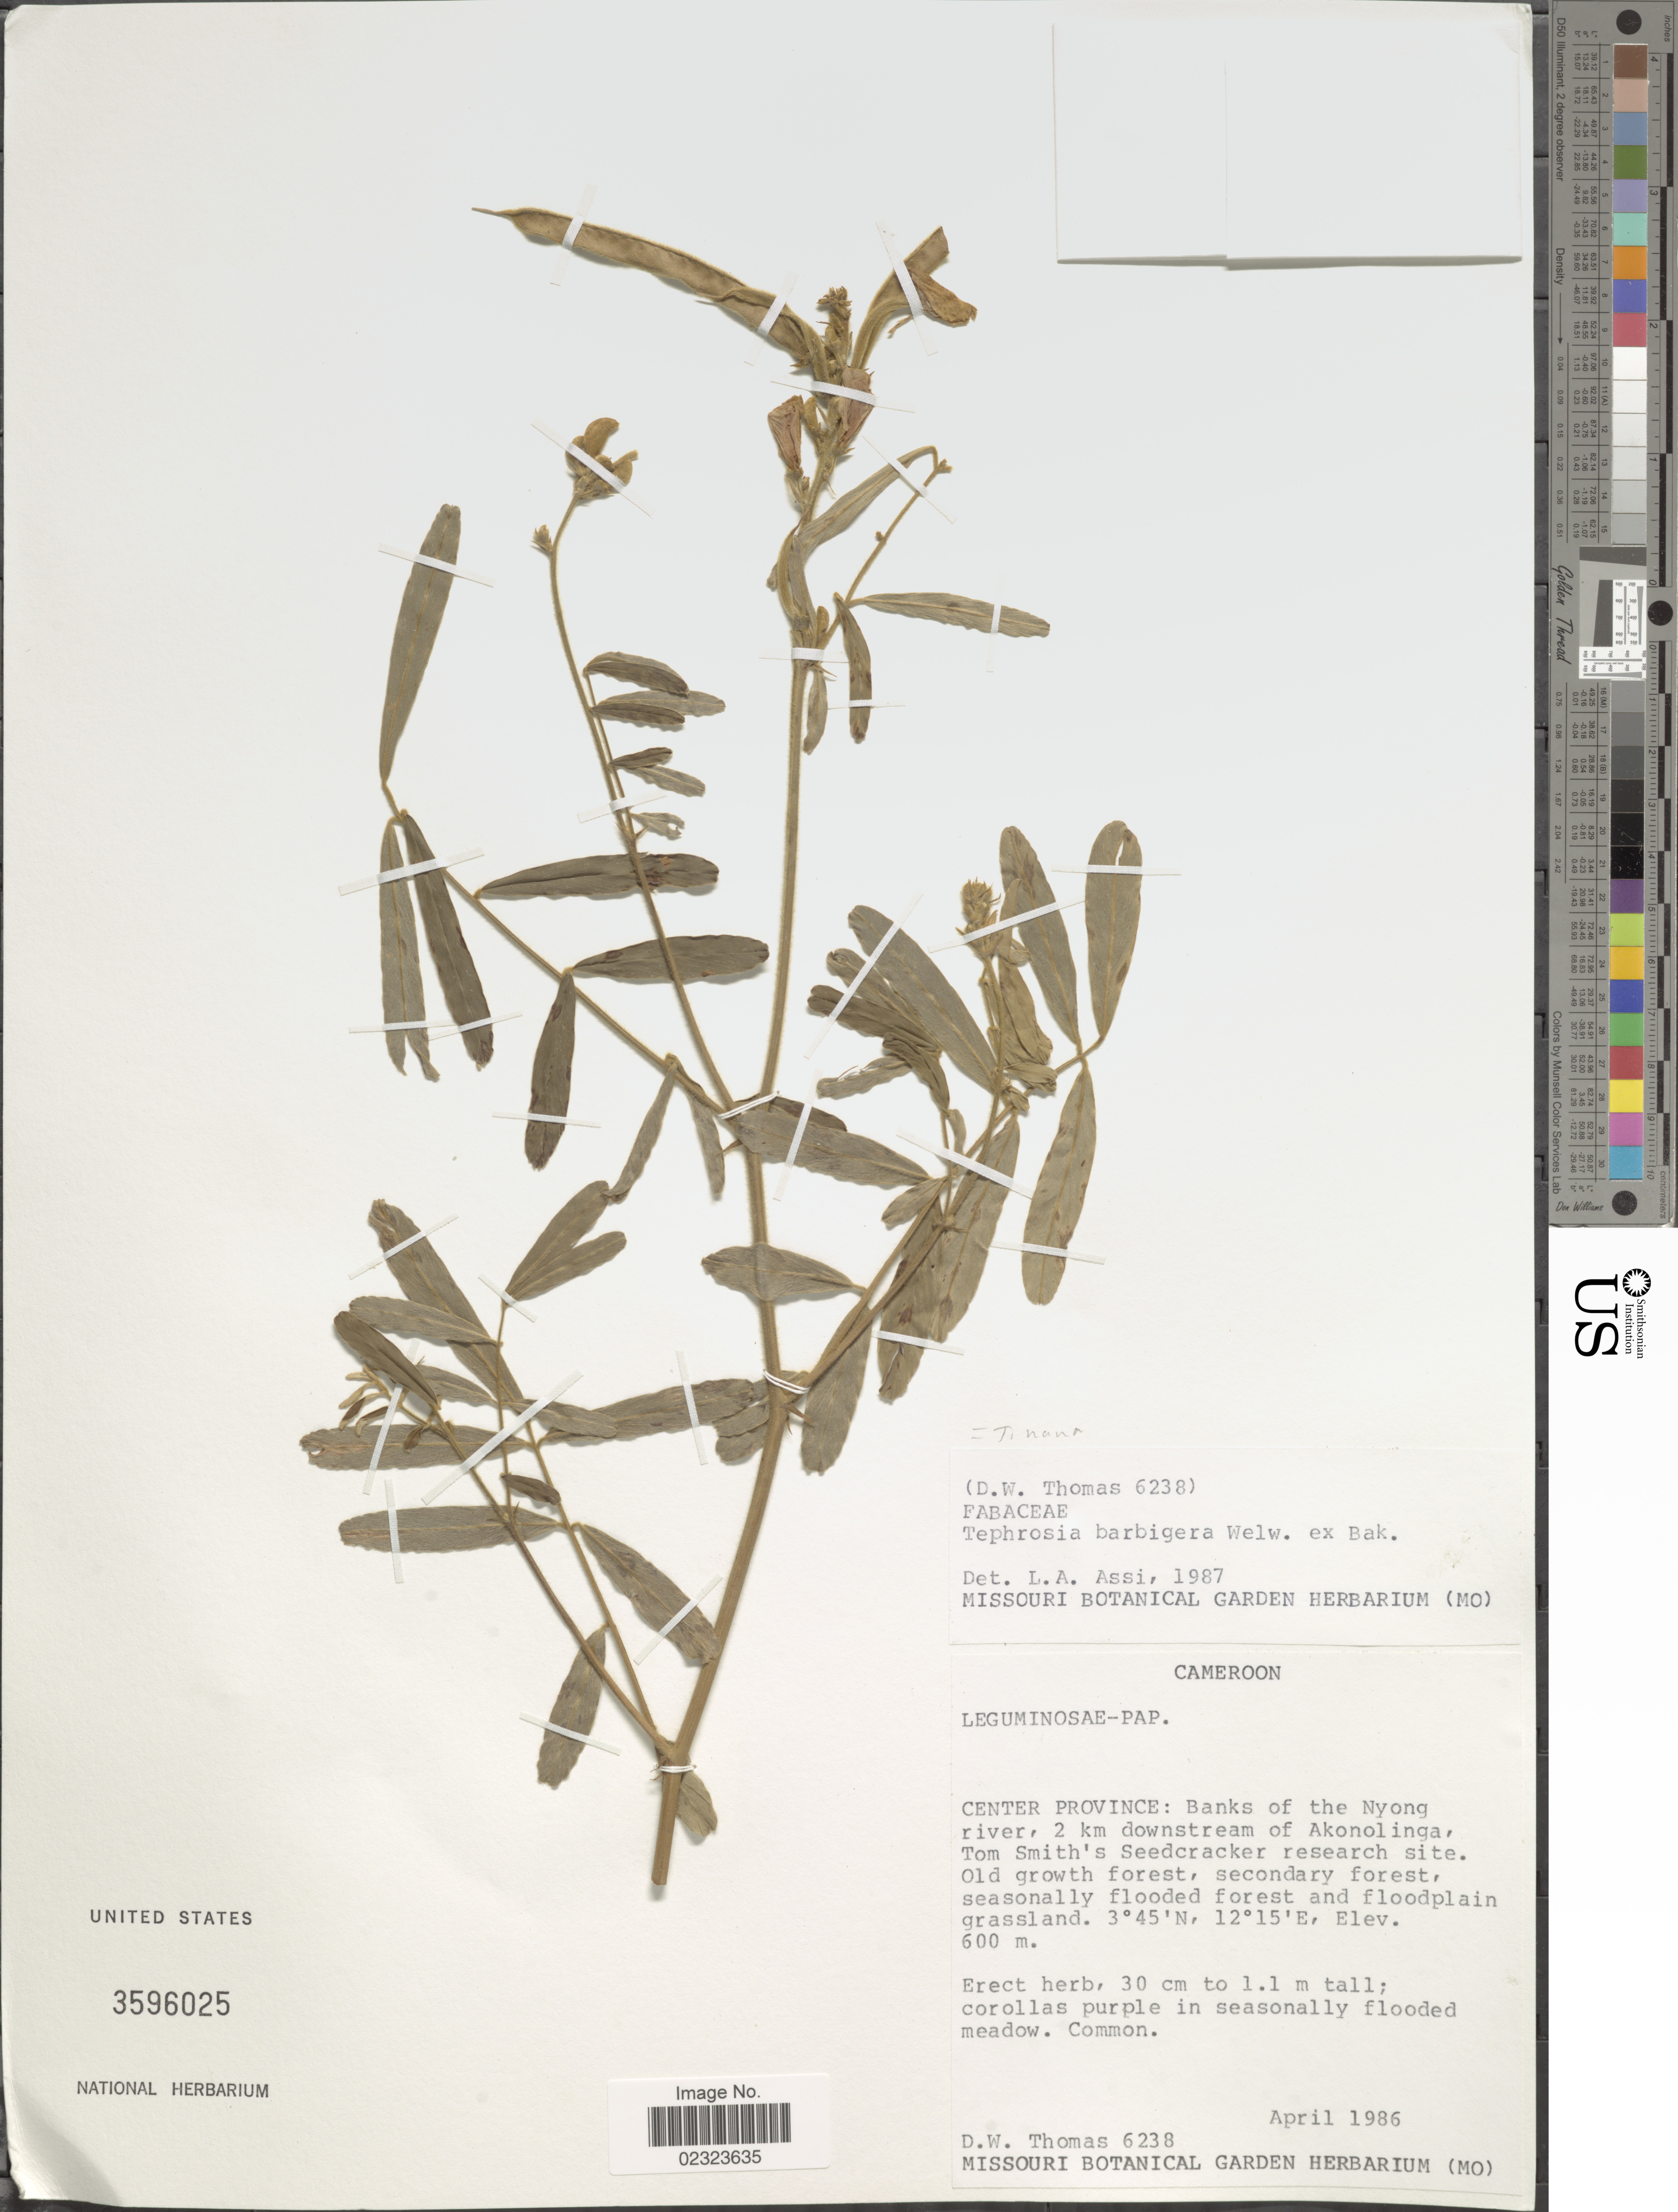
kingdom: Plantae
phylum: Tracheophyta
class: Magnoliopsida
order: Fabales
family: Fabaceae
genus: Tephrosia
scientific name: Tephrosia nana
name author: Kotschy ex Schweinf.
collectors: D. W. Thomas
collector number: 6238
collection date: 1986-04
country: Cameroon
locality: Center Province: Banks of the Nyong river, 2 km downstream of Akonolinga, Tom Smith's Seedcracker research site.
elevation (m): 600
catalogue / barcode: US 3596025